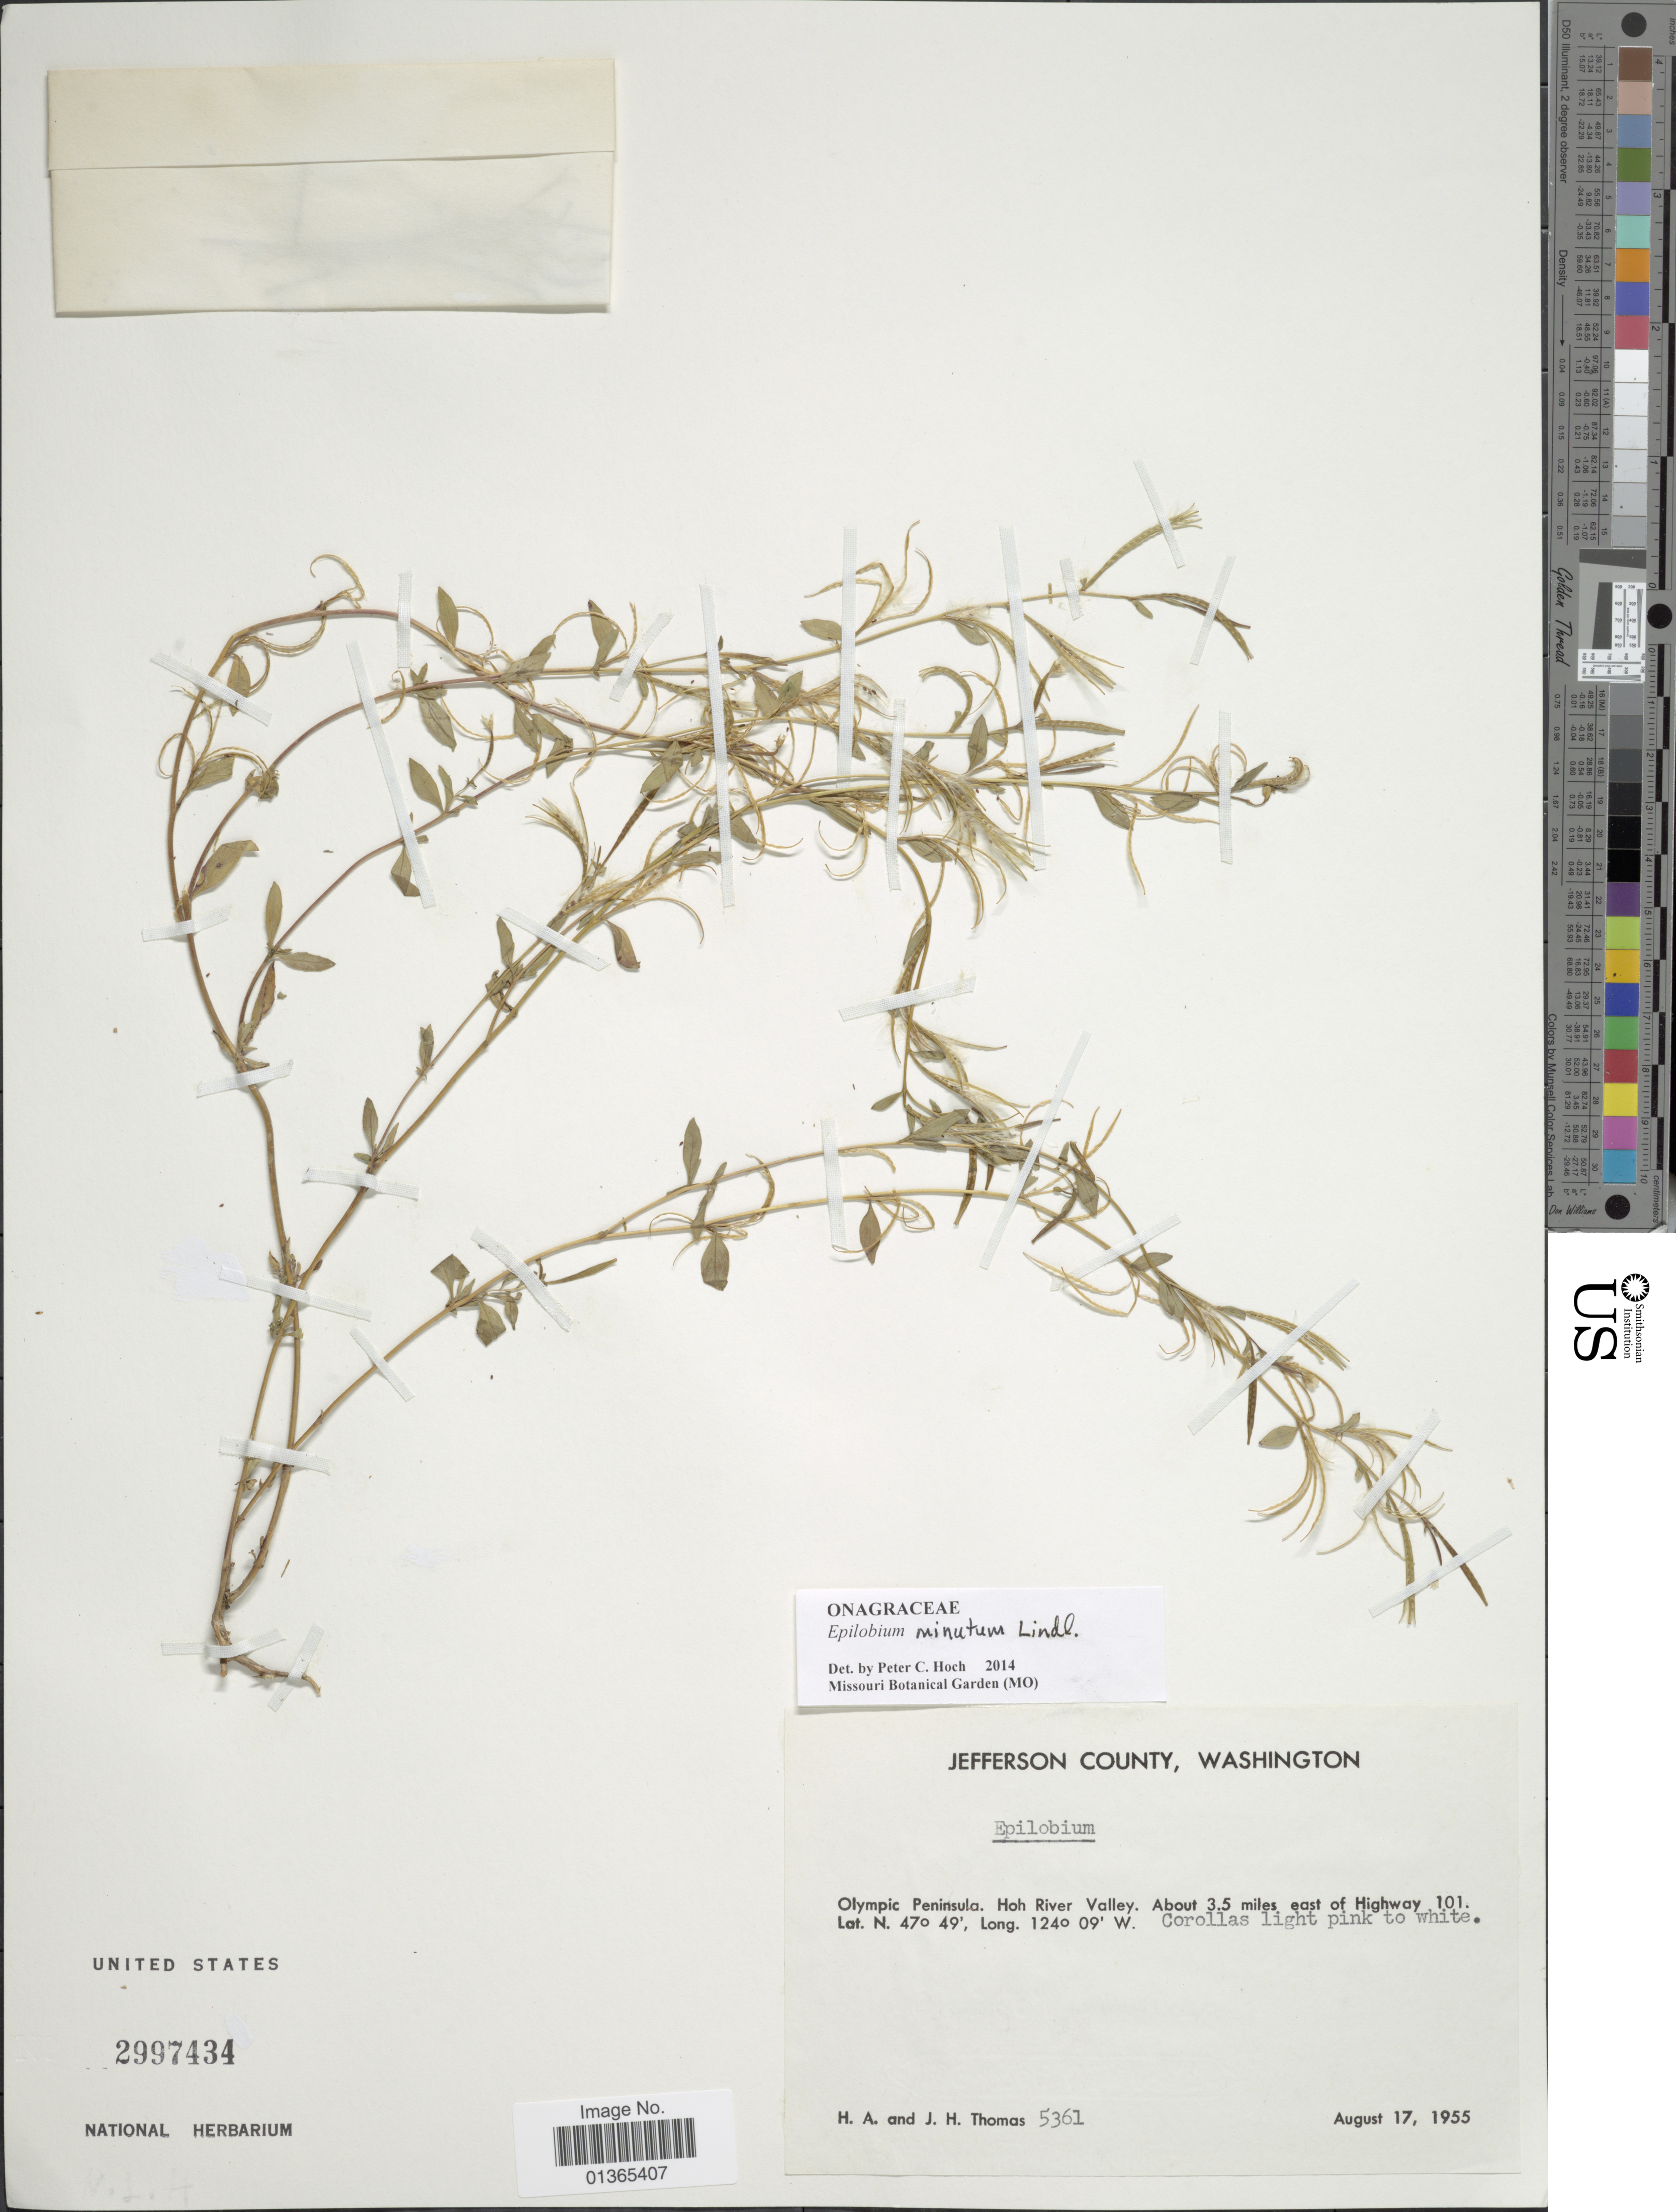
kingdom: Plantae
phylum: Tracheophyta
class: Magnoliopsida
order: Myrtales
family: Onagraceae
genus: Epilobium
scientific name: Epilobium minutum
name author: Lindl. ex Lehm.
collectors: H. Thomas & J. H. Thomas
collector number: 5361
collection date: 1955-08-17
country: United States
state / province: Washington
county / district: Jefferson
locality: Jefferson County. Olympic Peninsula. Hoh River Valley. About 3.5 miles east of Highway 101.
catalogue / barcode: US 2997434